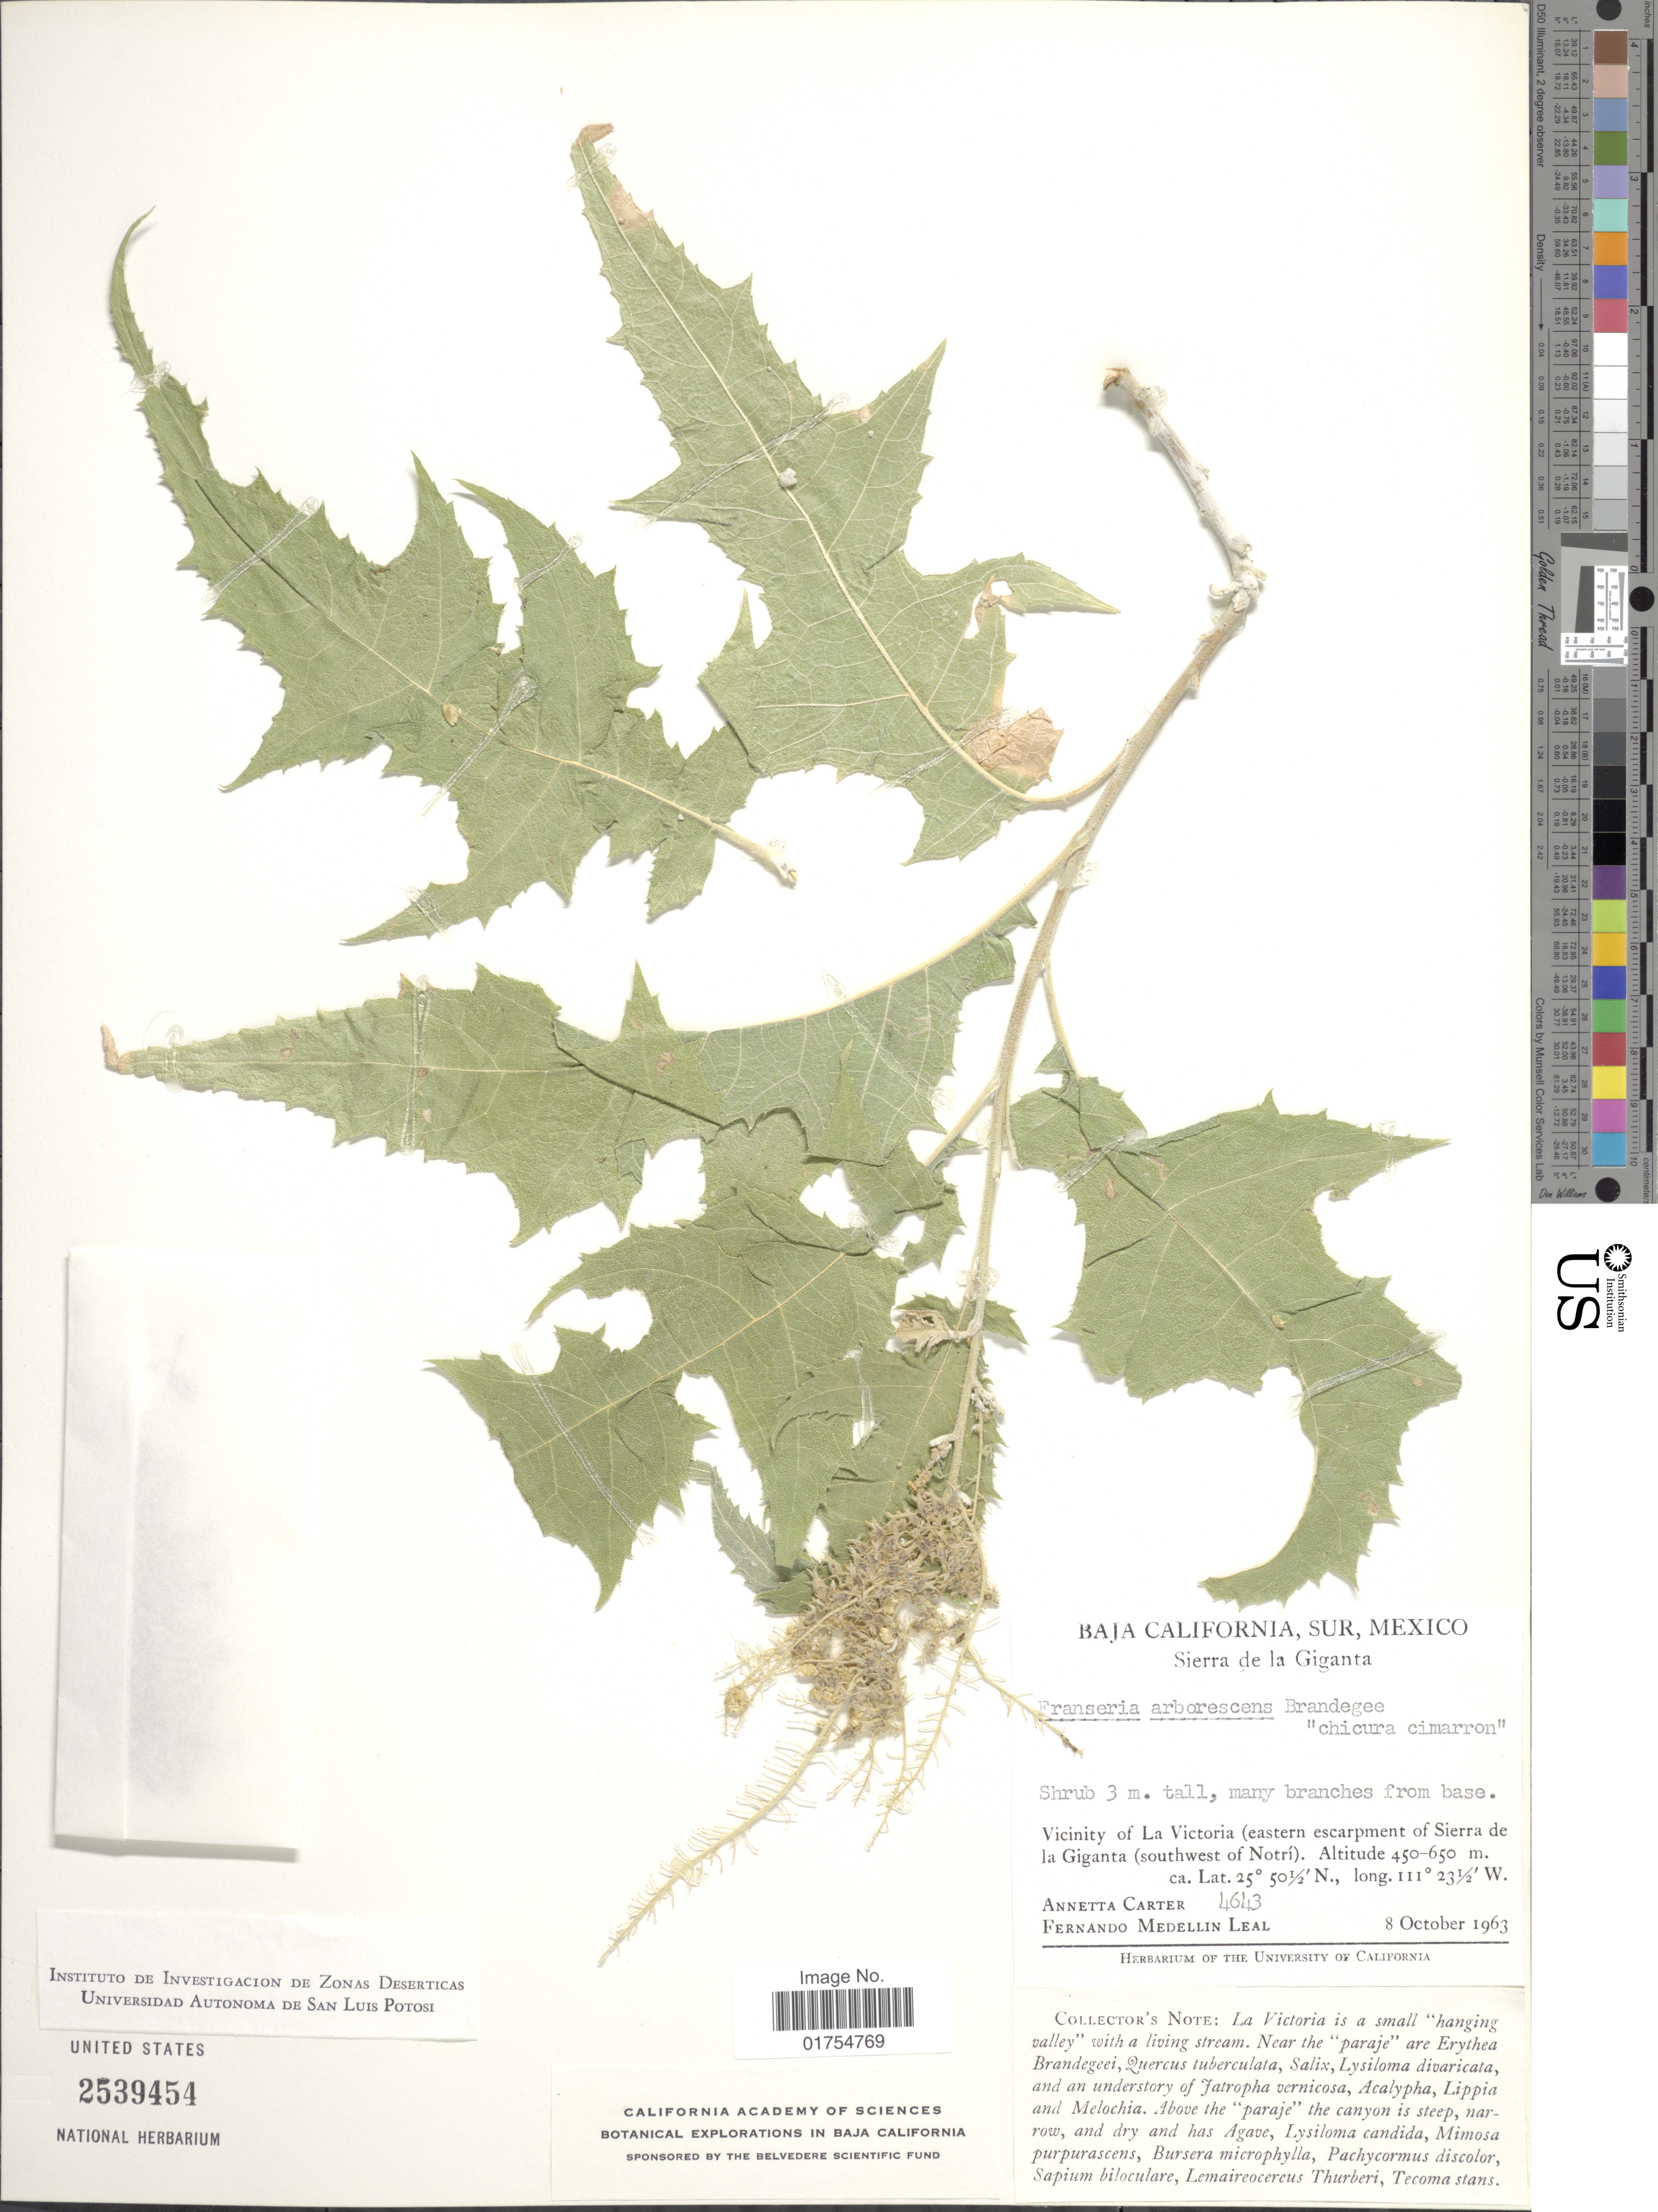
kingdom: Plantae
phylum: Tracheophyta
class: Magnoliopsida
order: Asterales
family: Asteraceae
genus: Franseria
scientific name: Franseria arborescens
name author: (Mill.) Brandegee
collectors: A. M. Carter & F. M. Leal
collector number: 4643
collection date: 1963-10-08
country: Mexico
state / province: Baja California Sur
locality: Sierra de la Gigantea. Vicinity of La Victoria (eastern escarpment of Sierra de la Giganta (Southwest of Notri)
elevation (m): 450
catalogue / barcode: US 2539454